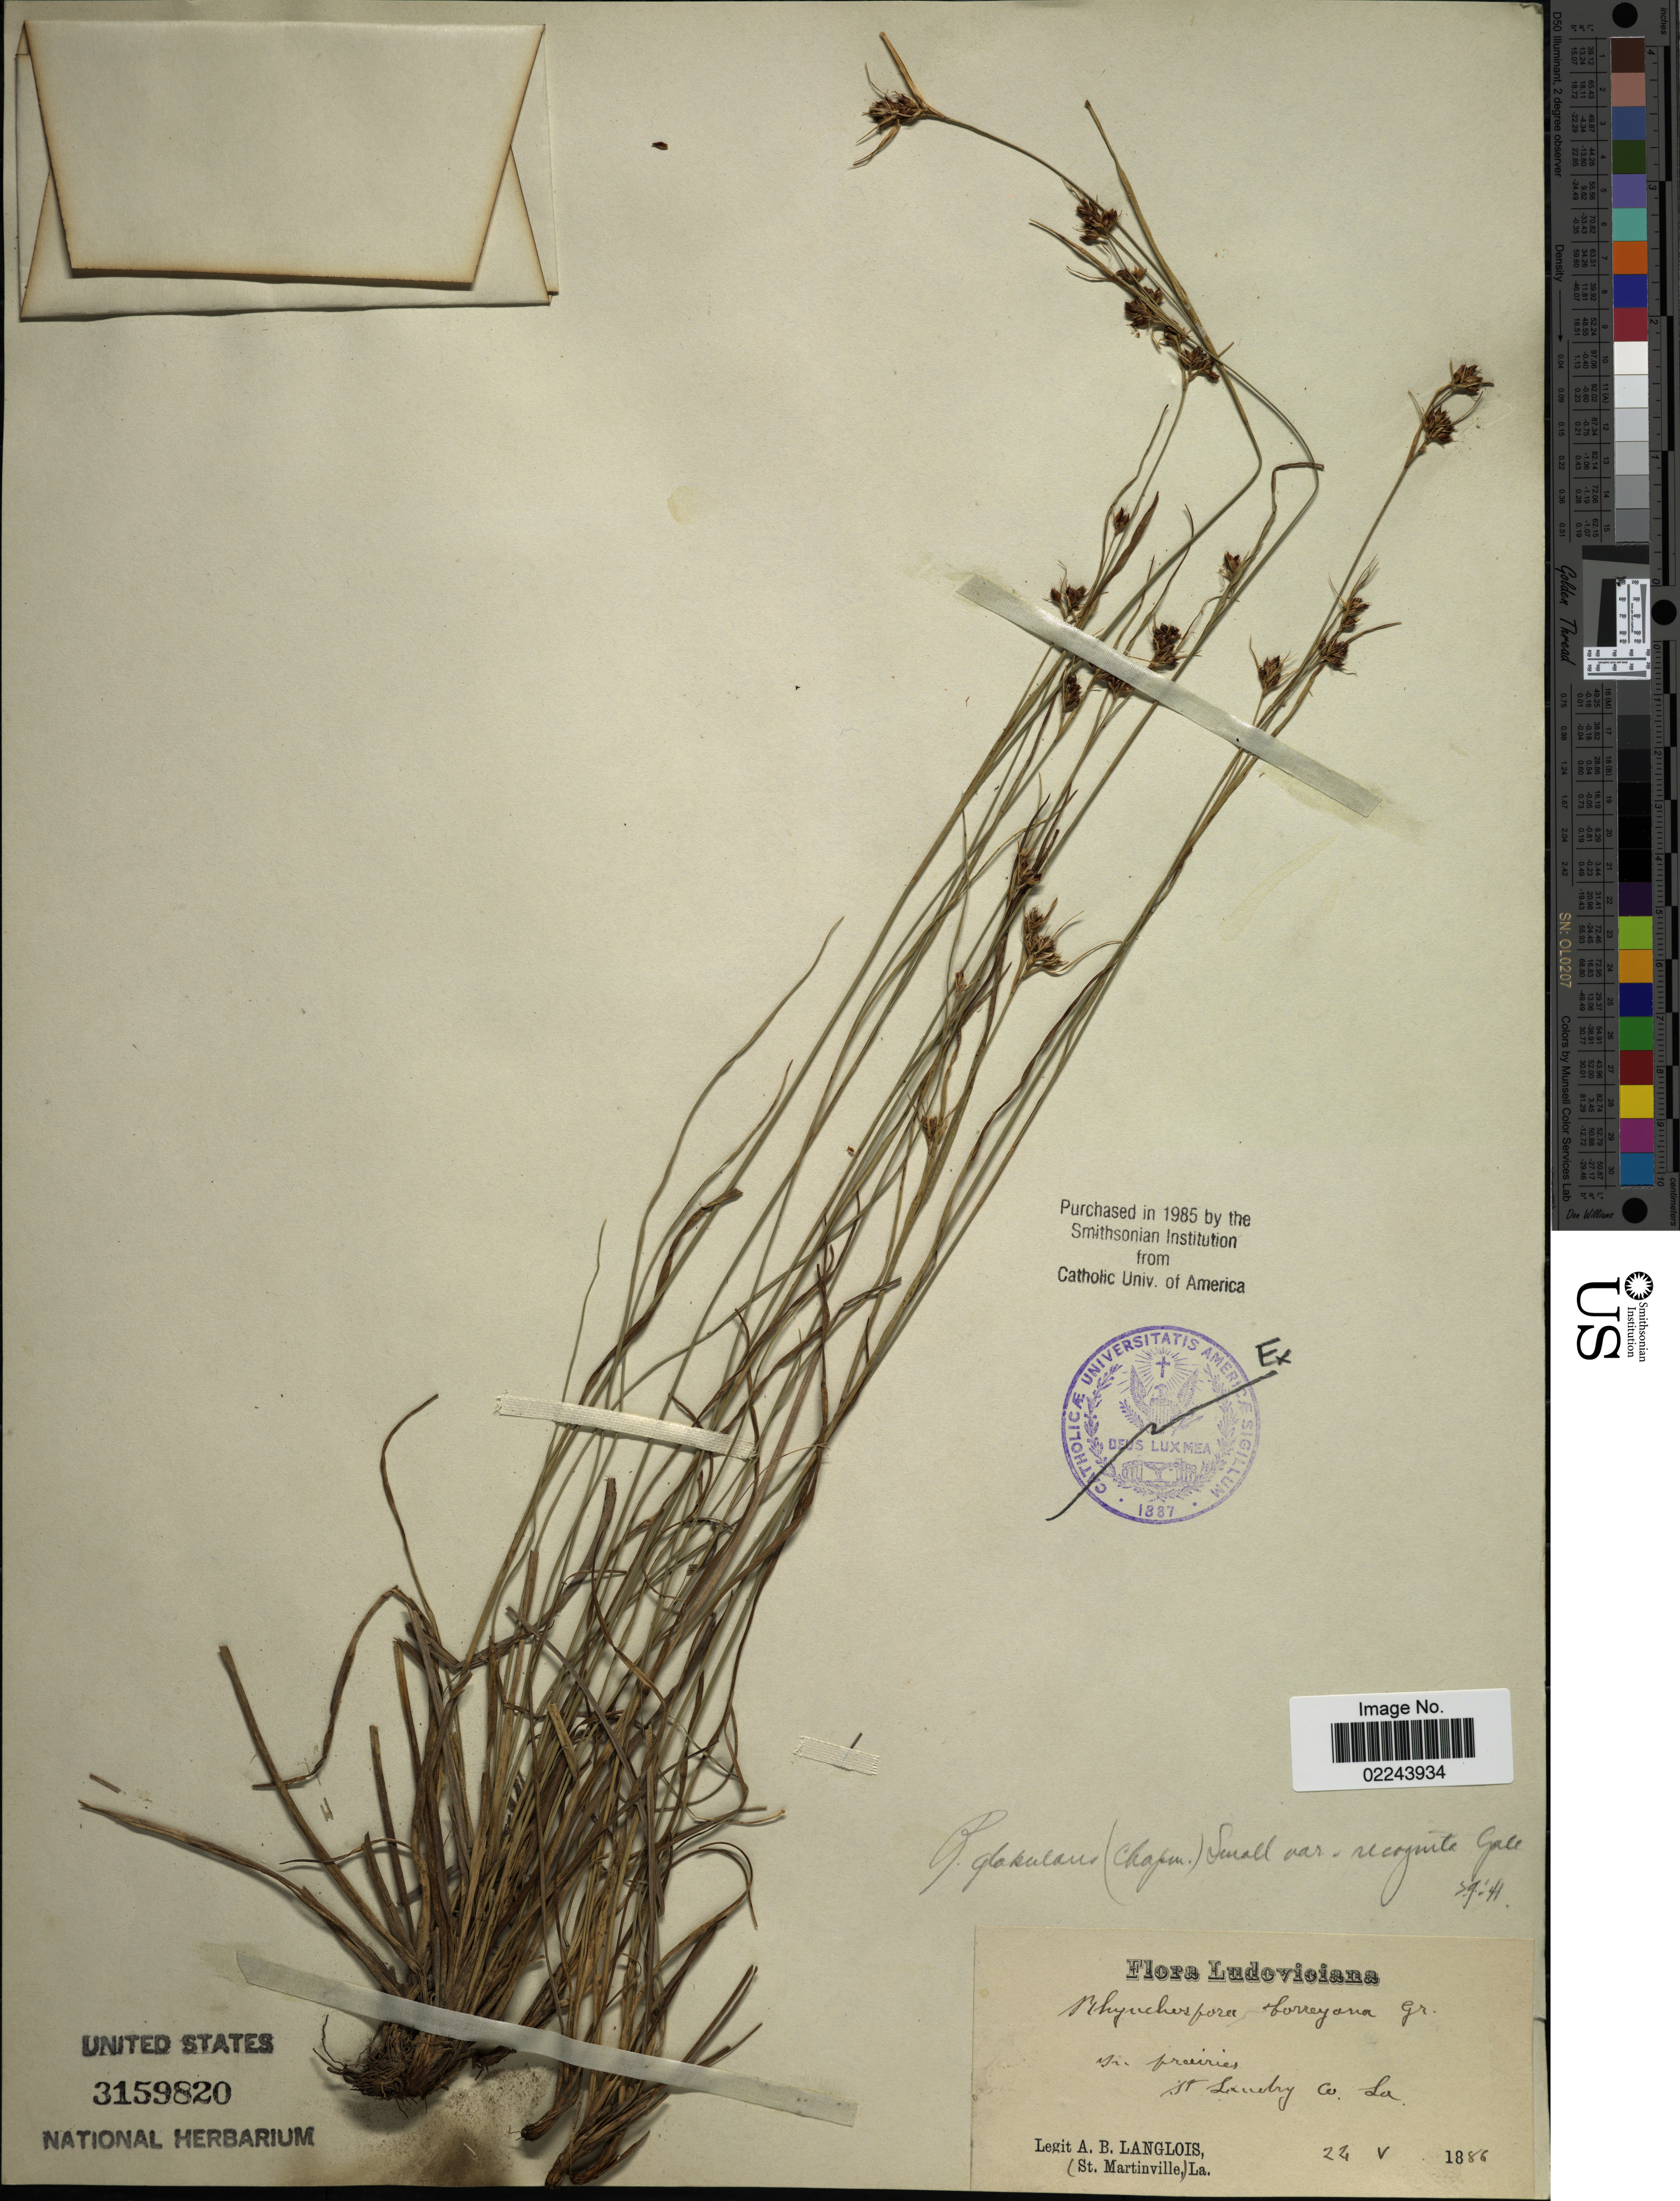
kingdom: Plantae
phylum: Tracheophyta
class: Liliopsida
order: Poales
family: Cyperaceae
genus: Rhynchospora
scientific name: Rhynchospora recognita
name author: (Gale) Kral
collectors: A. Langlois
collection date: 1886-05-22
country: United States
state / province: Louisiana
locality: St. Landry Co.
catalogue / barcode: US 3159820